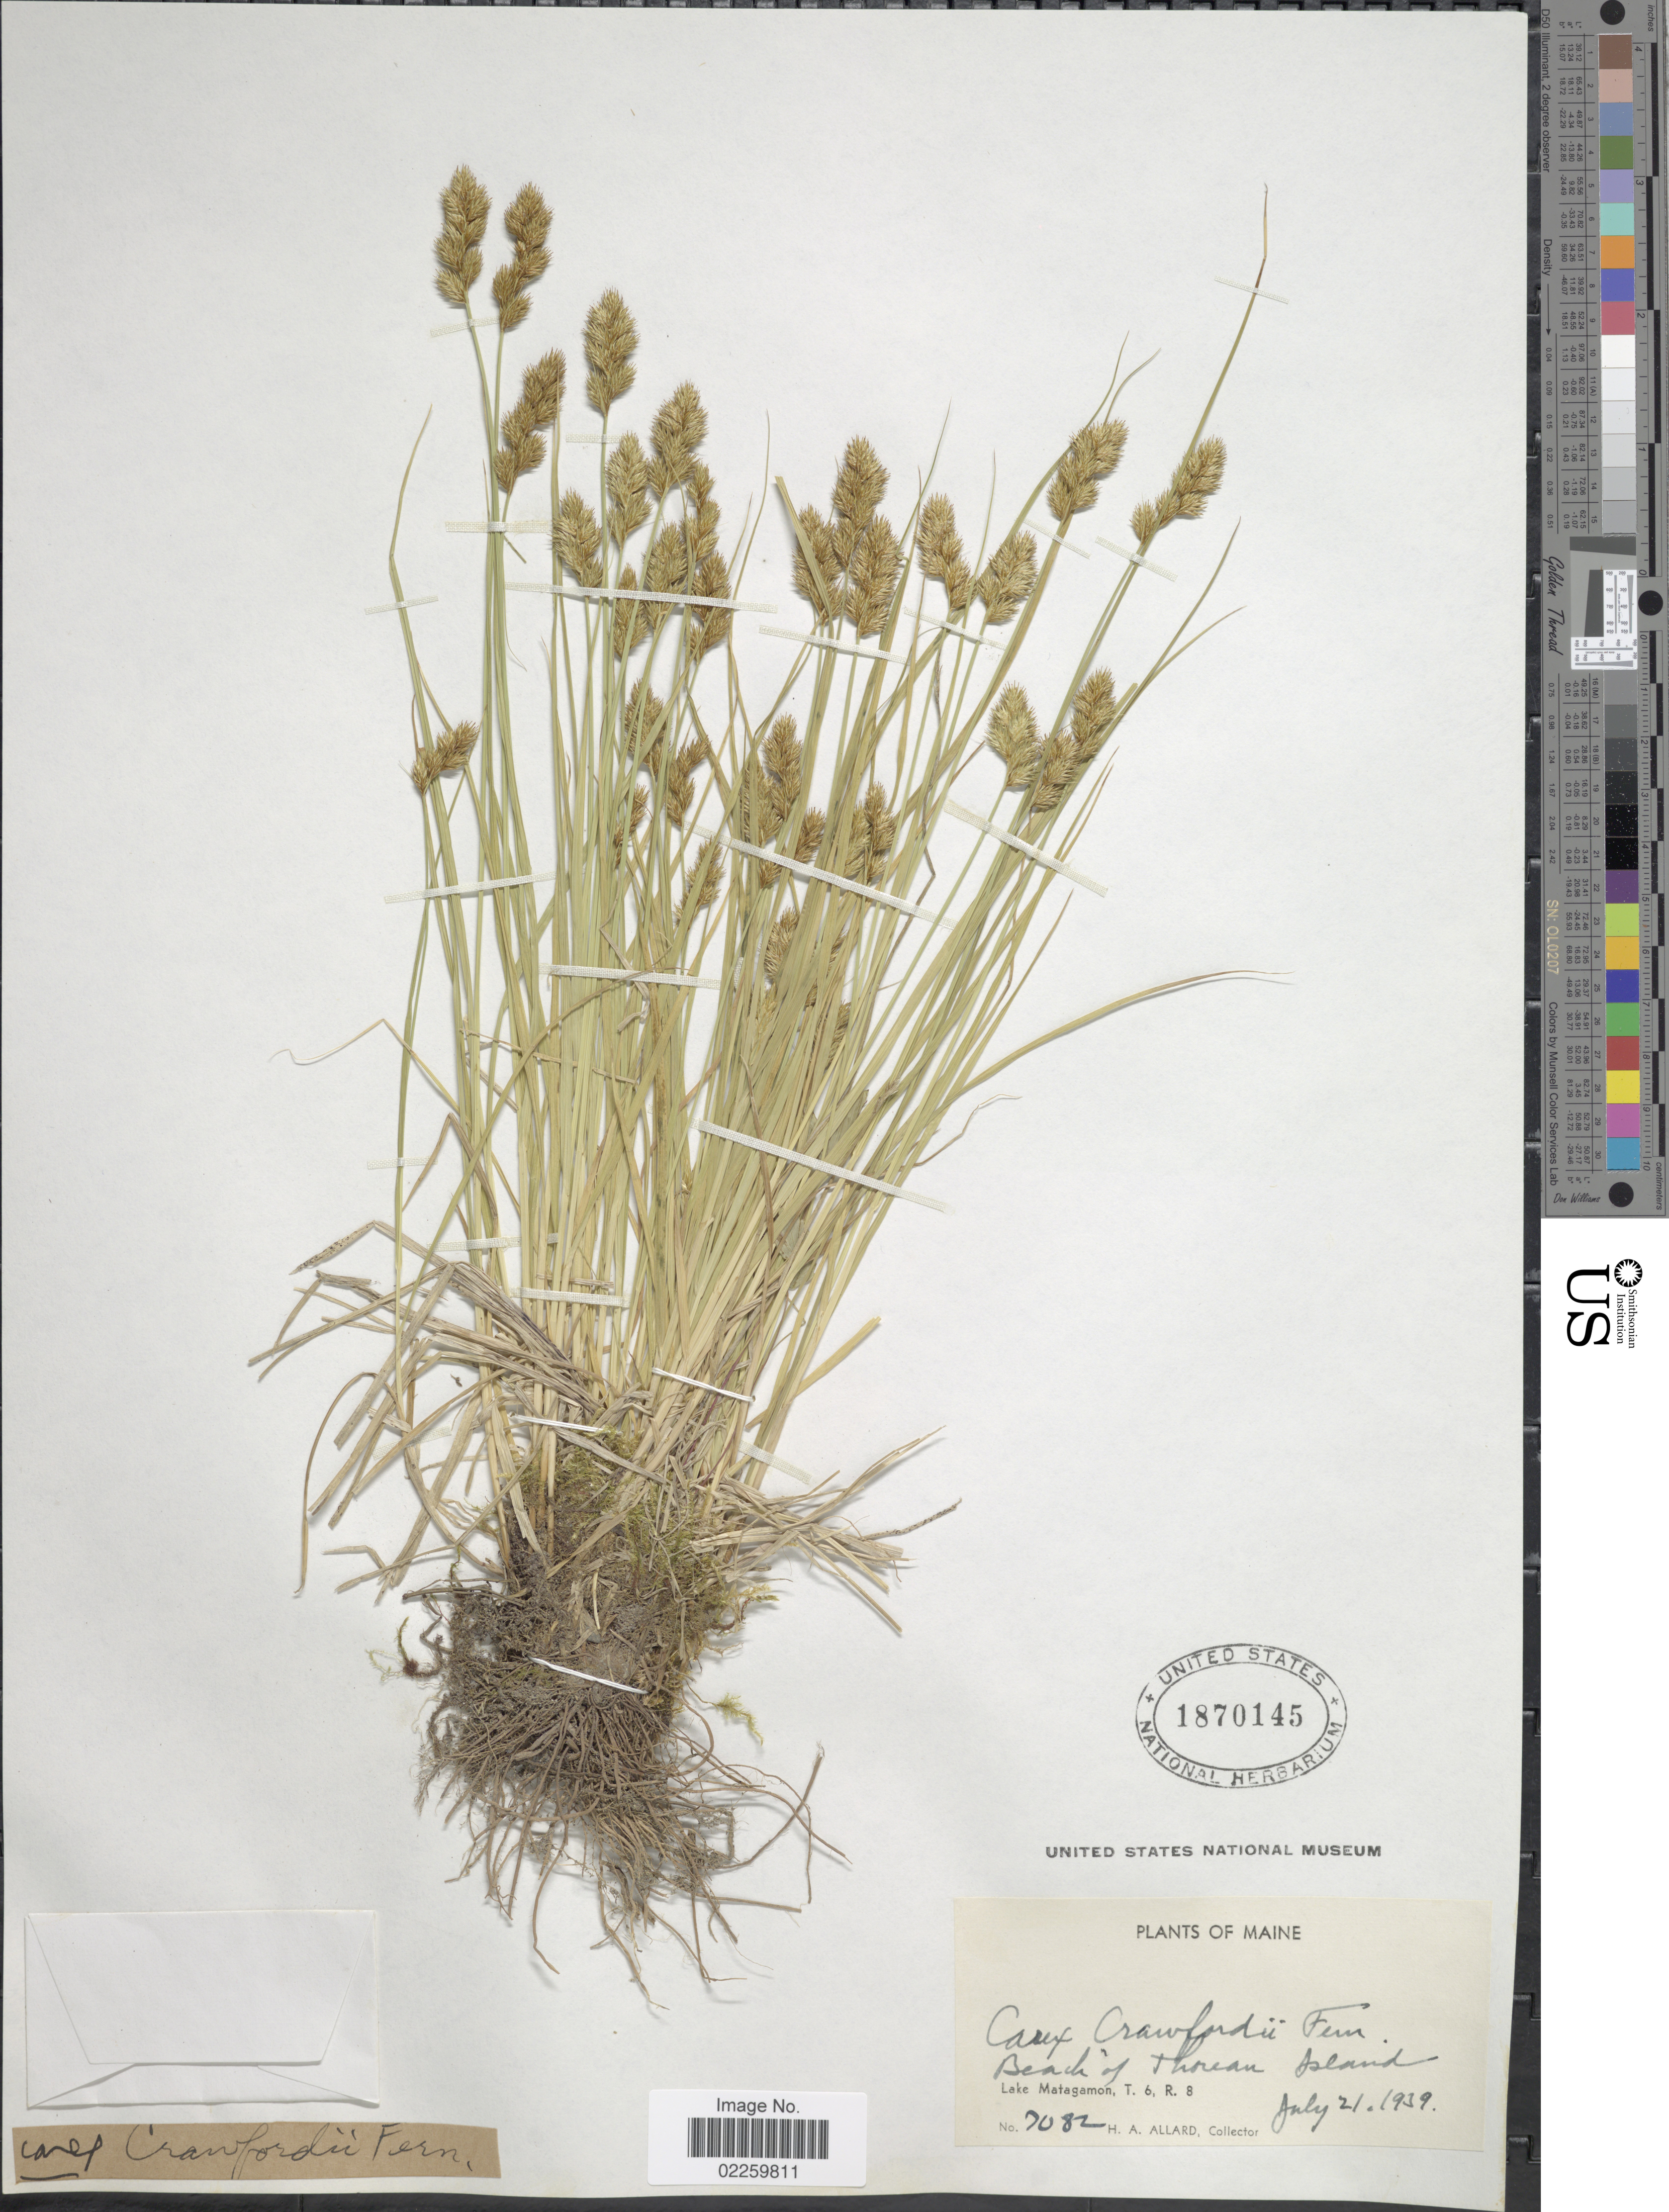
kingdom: Plantae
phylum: Tracheophyta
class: Liliopsida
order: Poales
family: Cyperaceae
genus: Carex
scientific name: Carex crawfordii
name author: Fernald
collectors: H. A. Allard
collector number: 7082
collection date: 1939-07-21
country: United States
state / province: Maine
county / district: Piscataquis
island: Thoreau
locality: Beach of Thoreau Island, Lake Matagamon, T. 6, R. 8.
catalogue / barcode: US 1870145